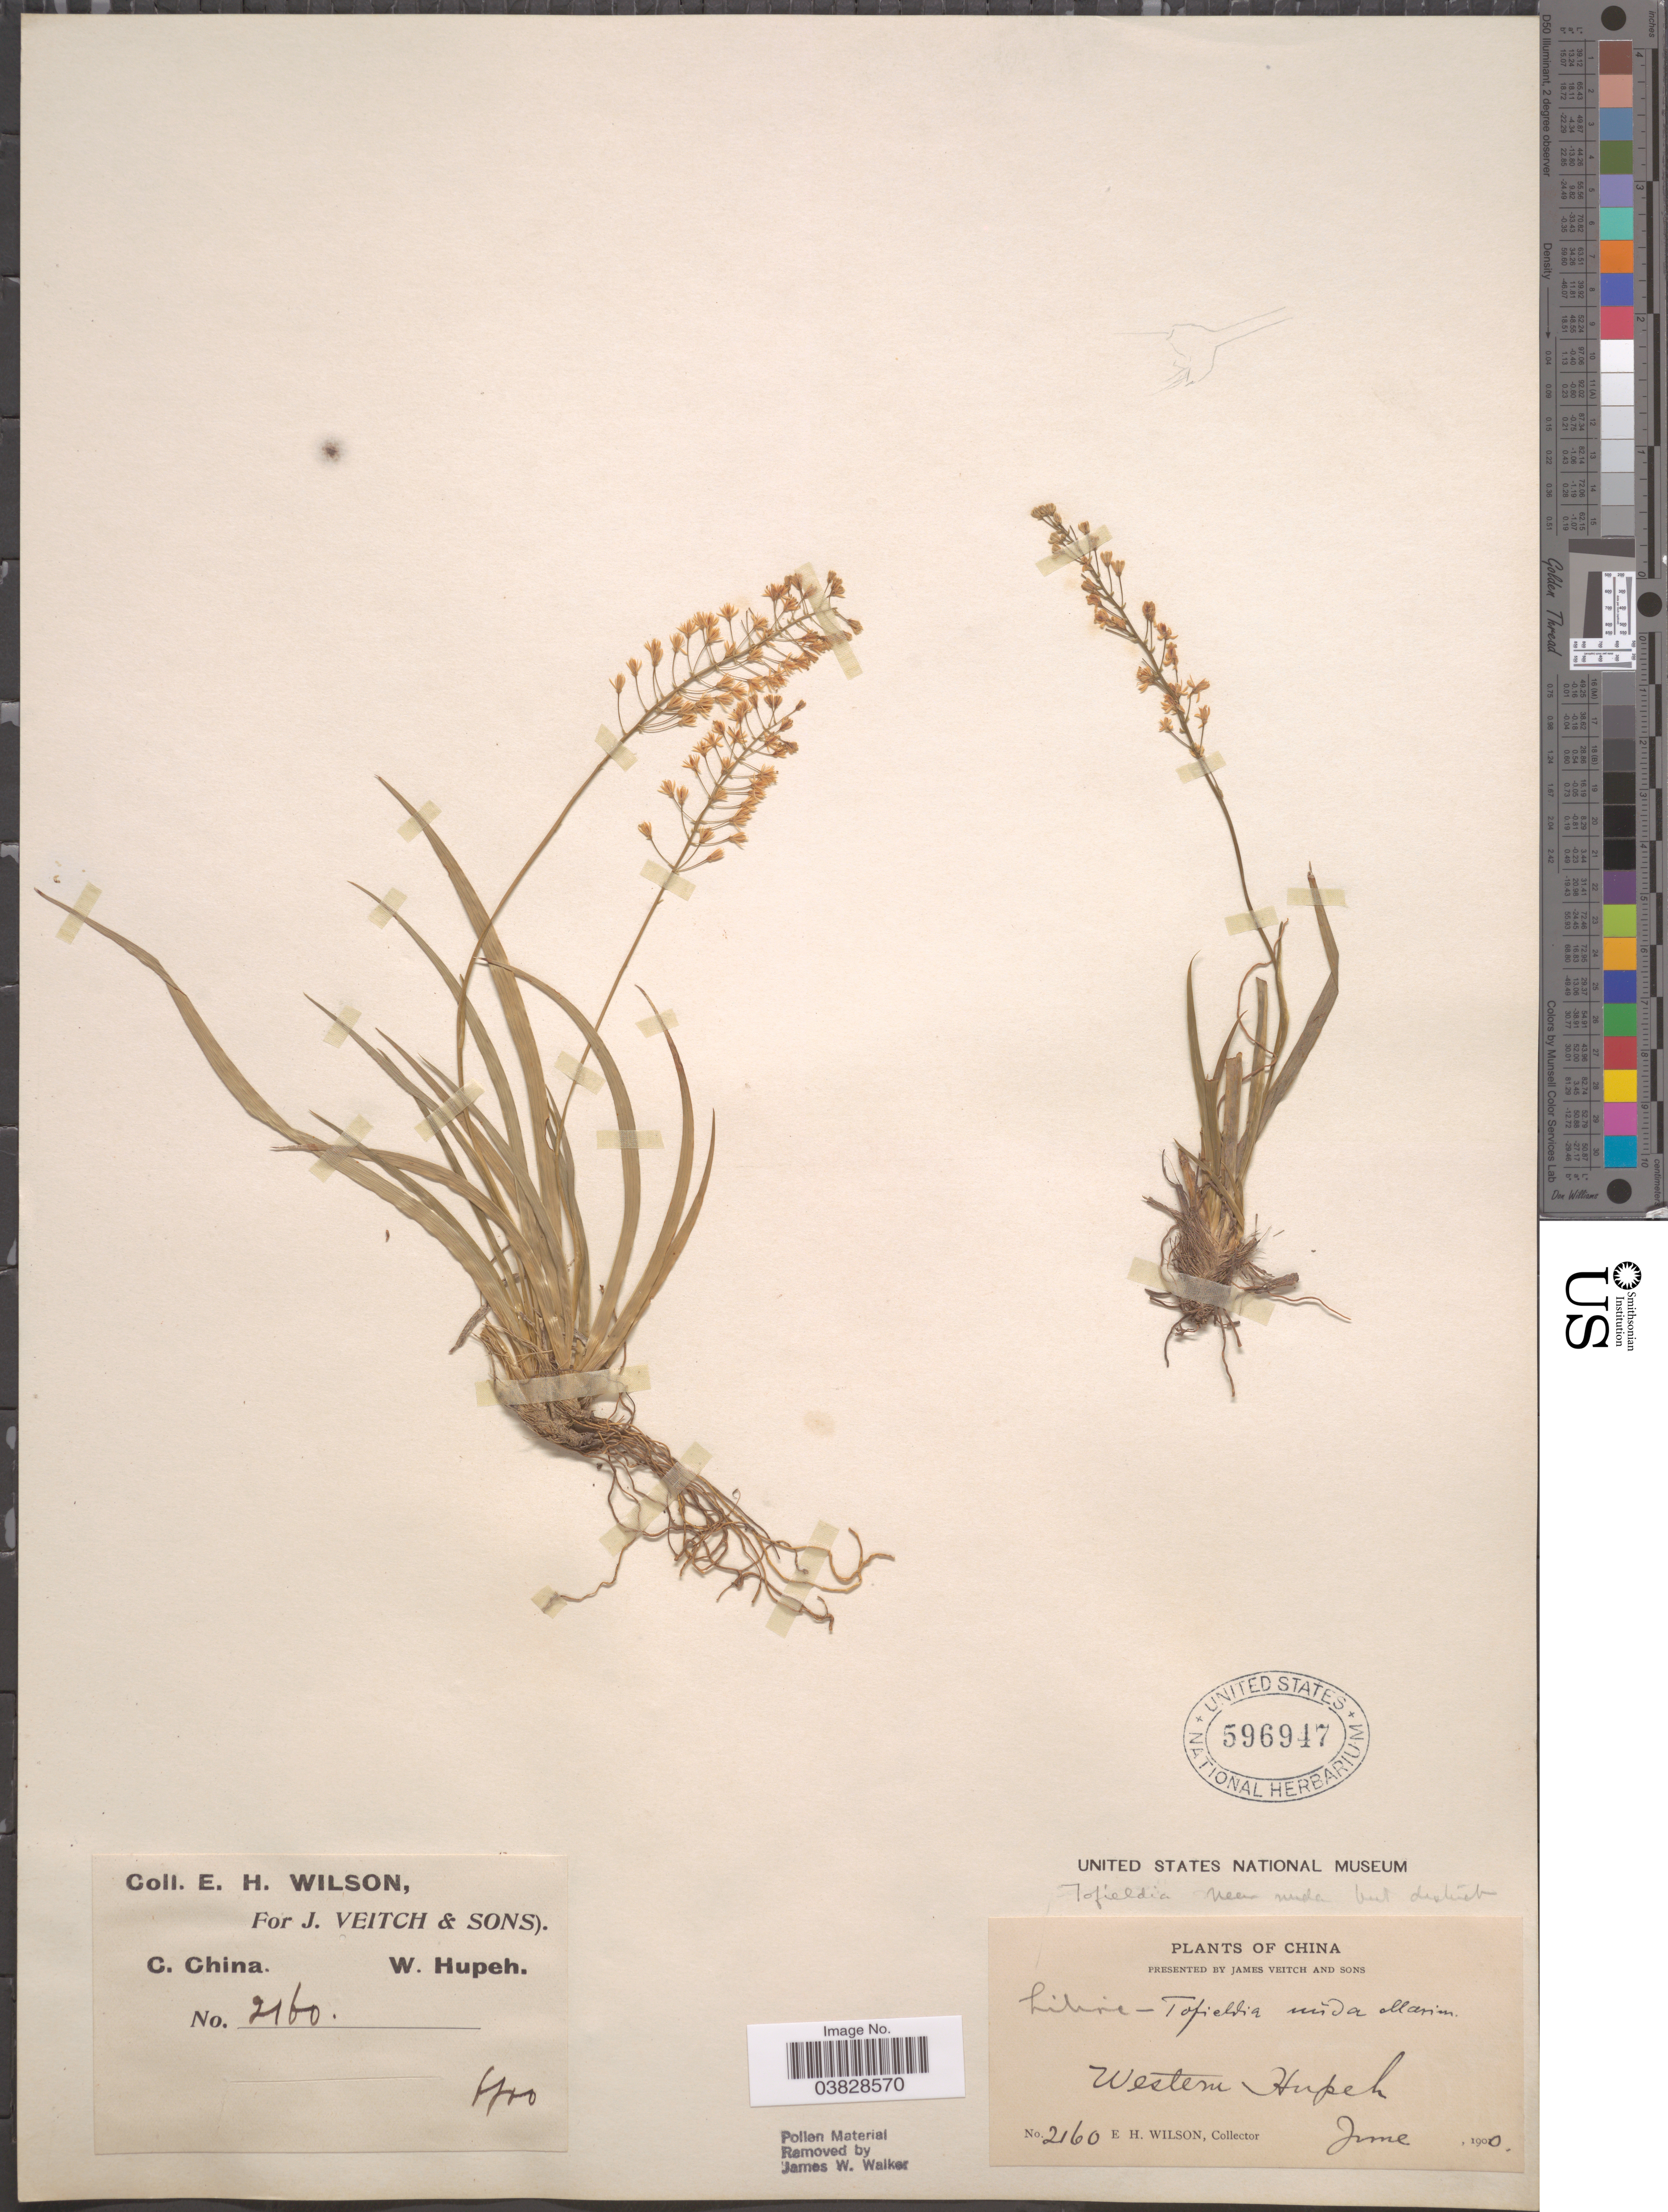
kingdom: Plantae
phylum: Tracheophyta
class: Liliopsida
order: Alismatales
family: Tofieldiaceae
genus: Tofieldia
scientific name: Tofieldia nuda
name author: Maxim.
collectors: E. Wilson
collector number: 2160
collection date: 1900-06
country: China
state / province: Hubei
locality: C. China. Western Hupeh.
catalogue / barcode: US 596947